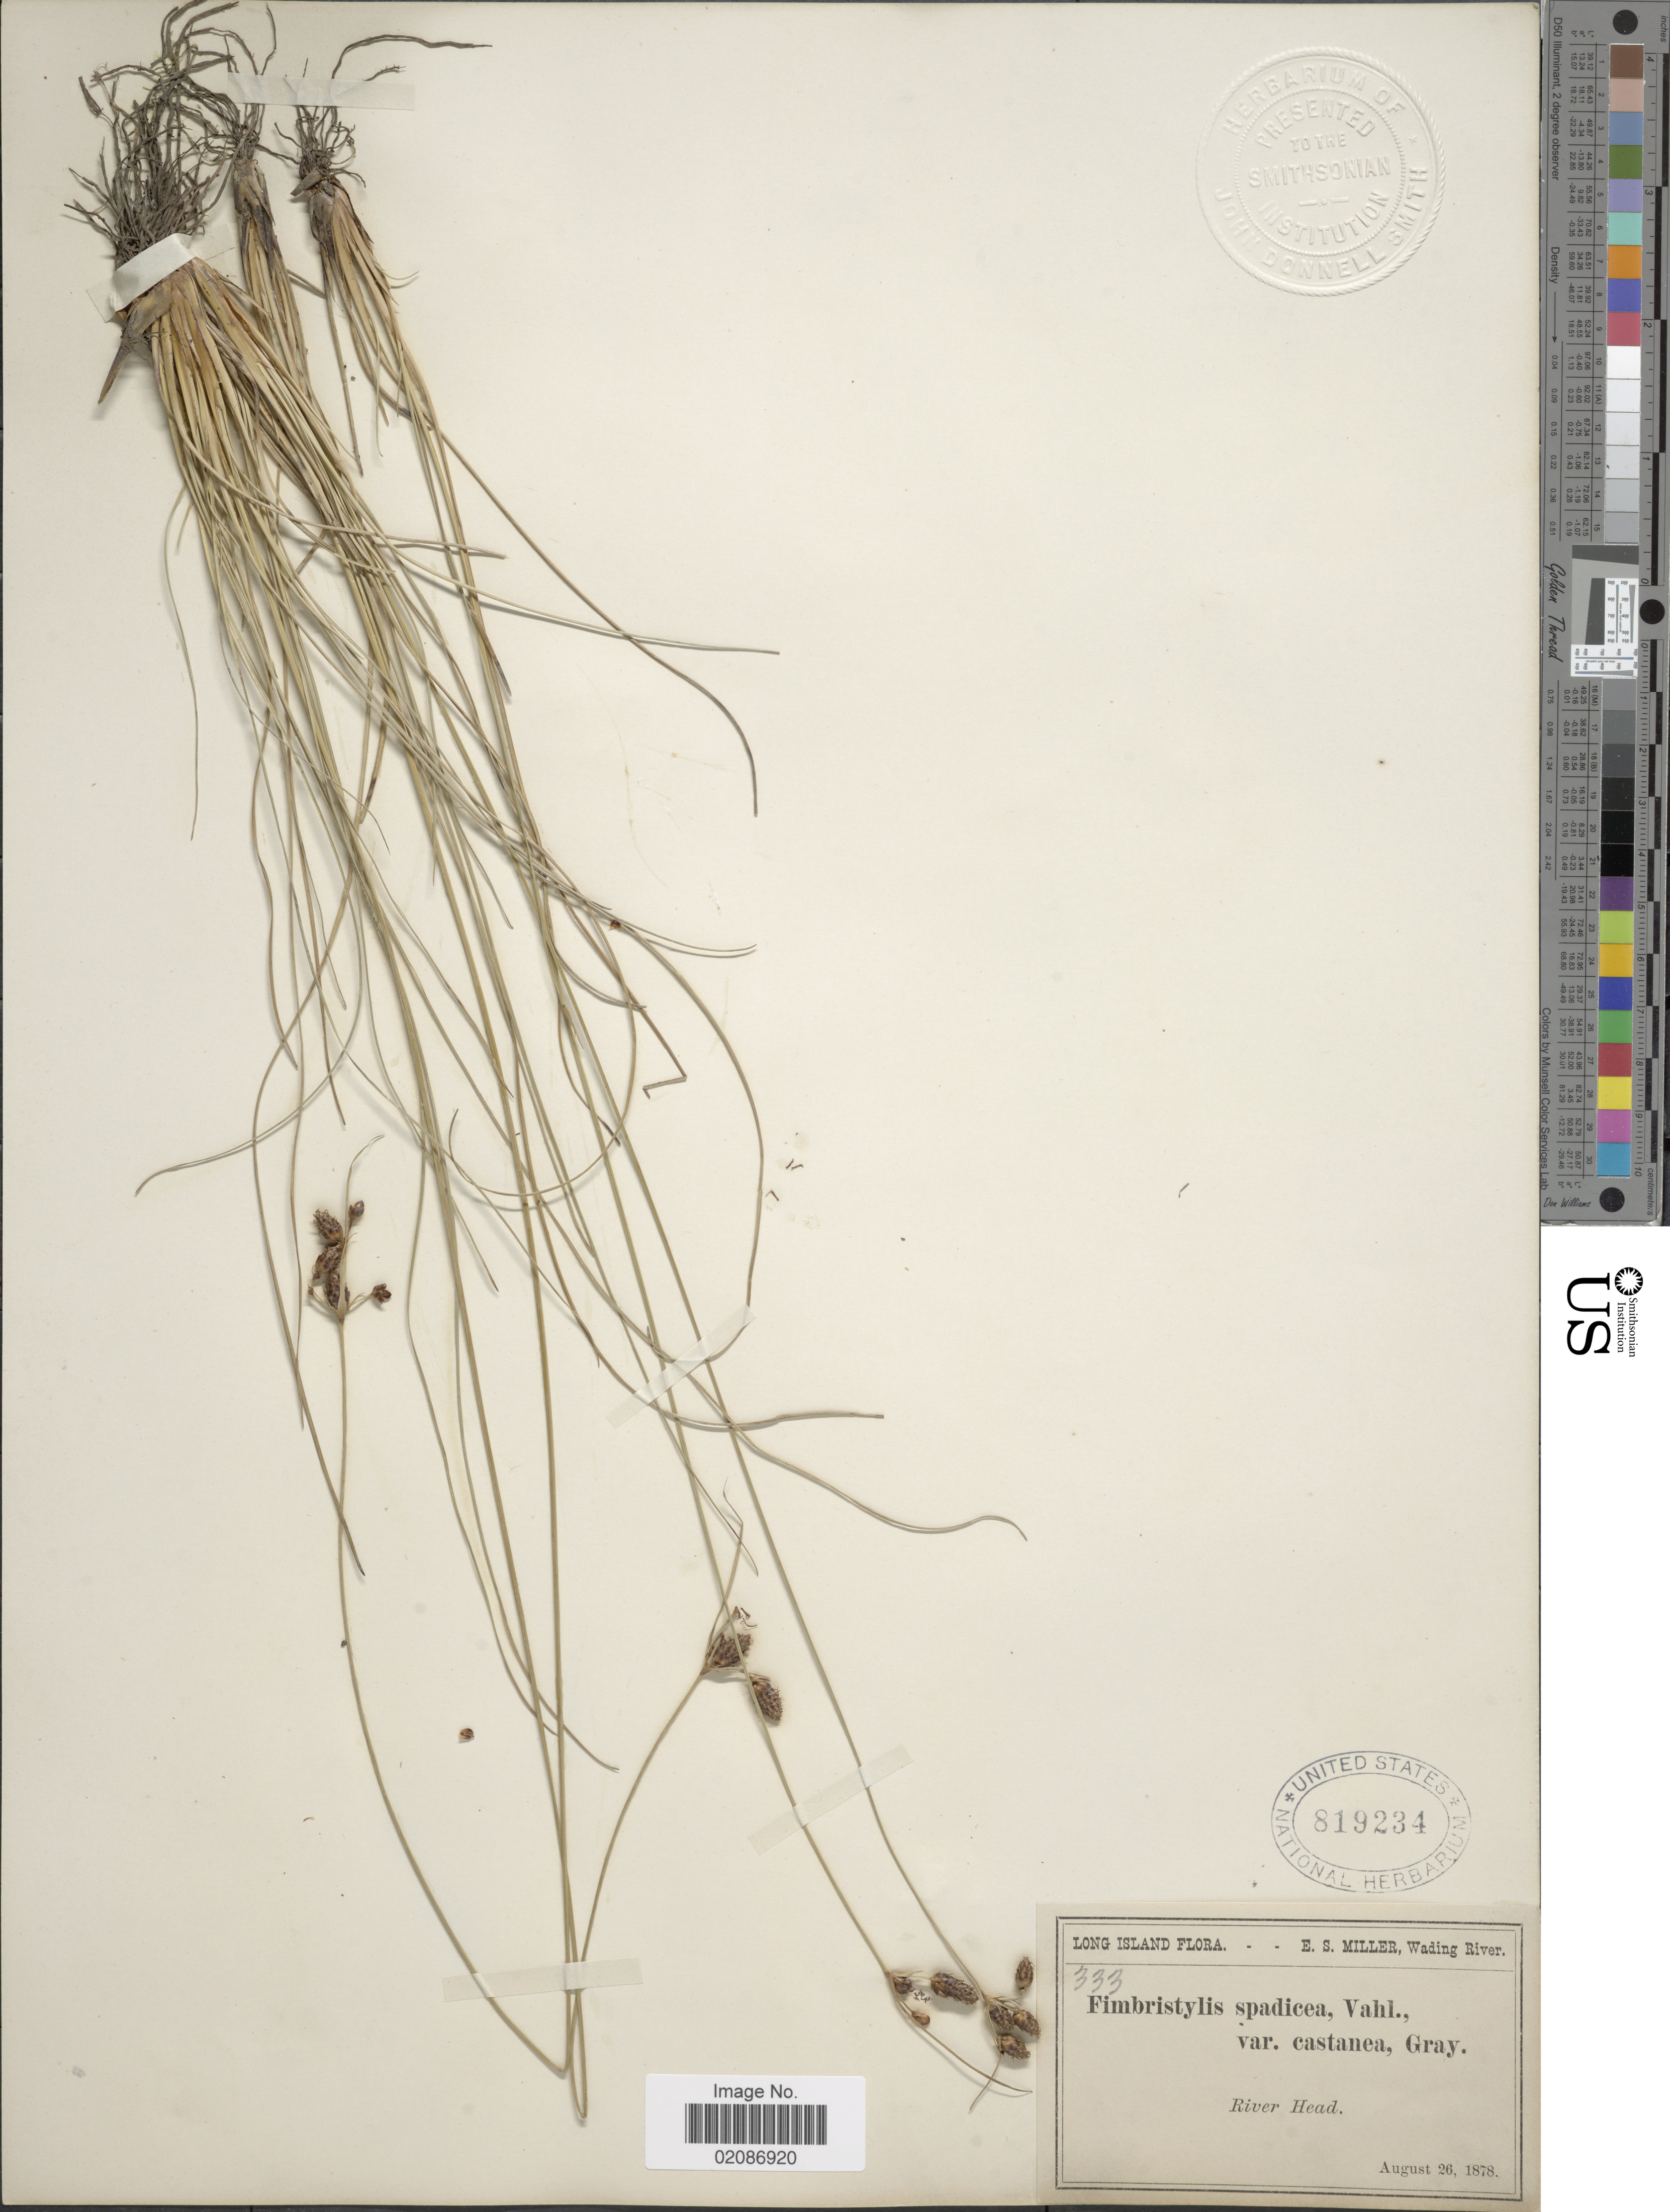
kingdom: Plantae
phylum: Tracheophyta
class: Liliopsida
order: Poales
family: Cyperaceae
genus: Fimbristylis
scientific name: Fimbristylis castanea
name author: (Michx.) Vahl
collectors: E. S. Miller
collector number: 333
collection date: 1878-08-26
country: United States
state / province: New York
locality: River Head, Long Island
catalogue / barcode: US 819234